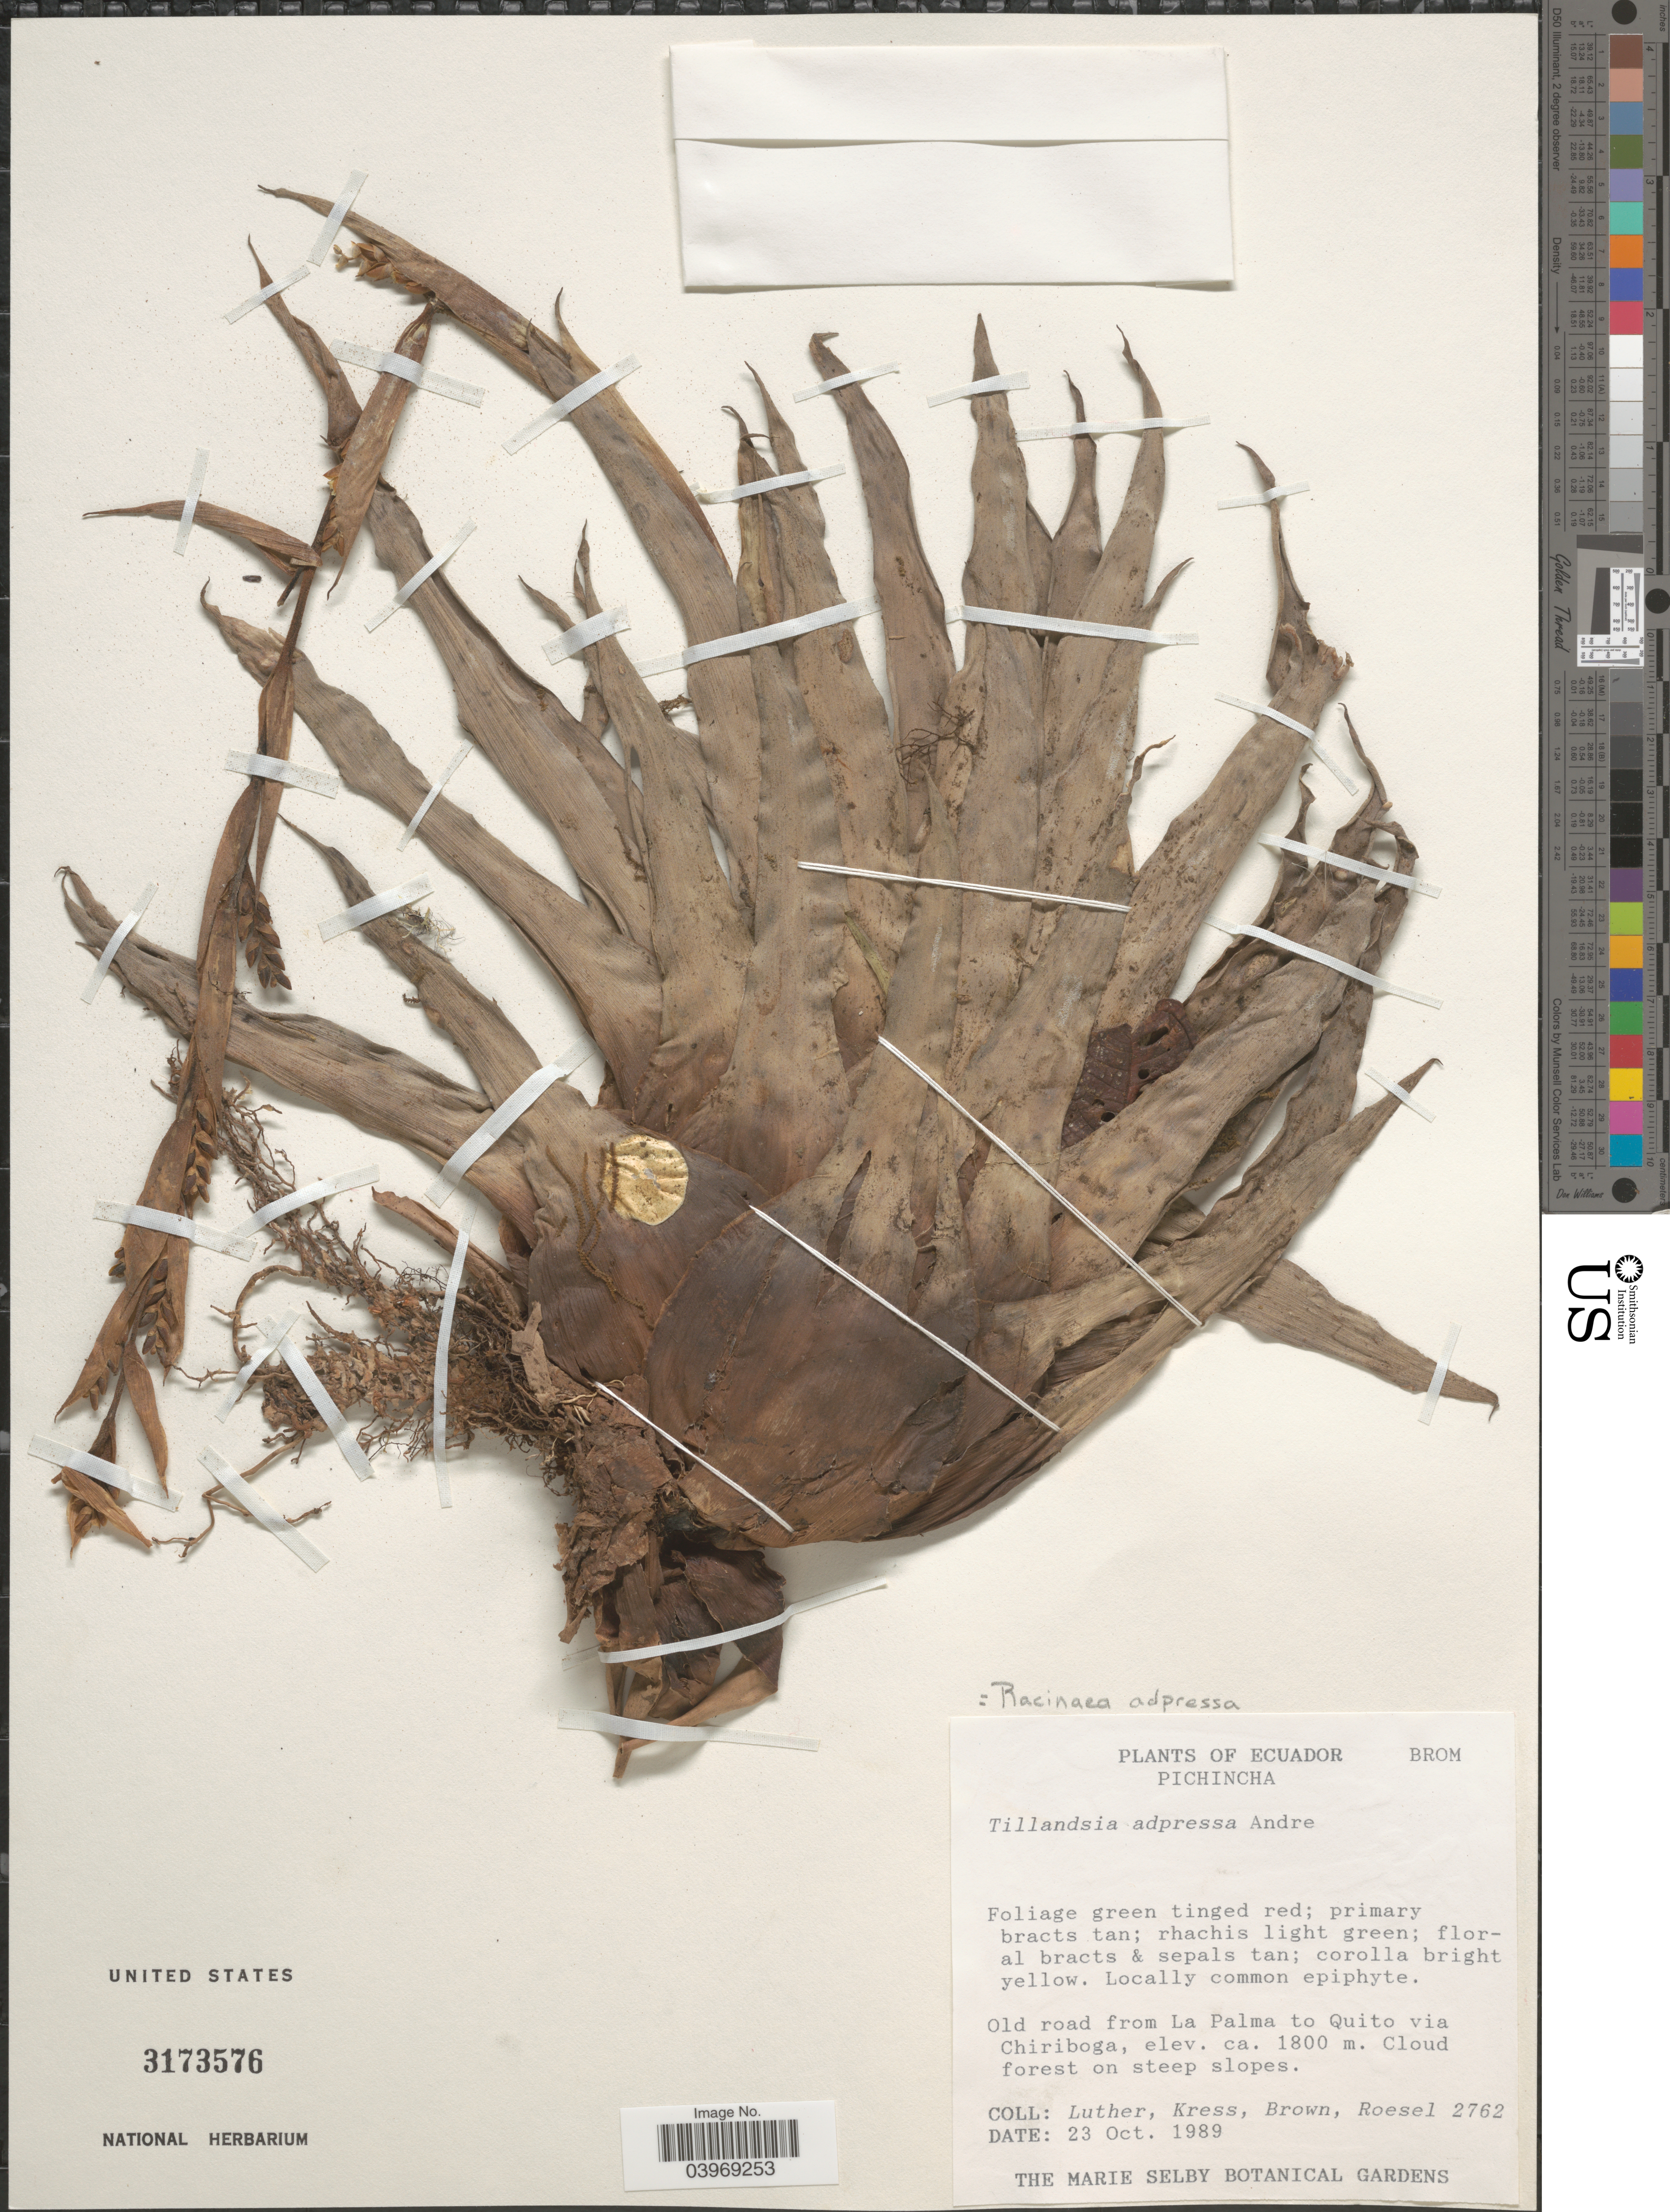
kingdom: Plantae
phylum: Tracheophyta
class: Liliopsida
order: Poales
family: Bromeliaceae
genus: Racinaea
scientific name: Racinaea adpressa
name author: (André) J.R. Grant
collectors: -- Luther, -- Kress, -- Brown & Roesel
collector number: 2762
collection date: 1989-10-23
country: Ecuador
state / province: Pichincha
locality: Old road from La palma to Quito via Chiriboga.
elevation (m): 1800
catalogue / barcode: US 3173576